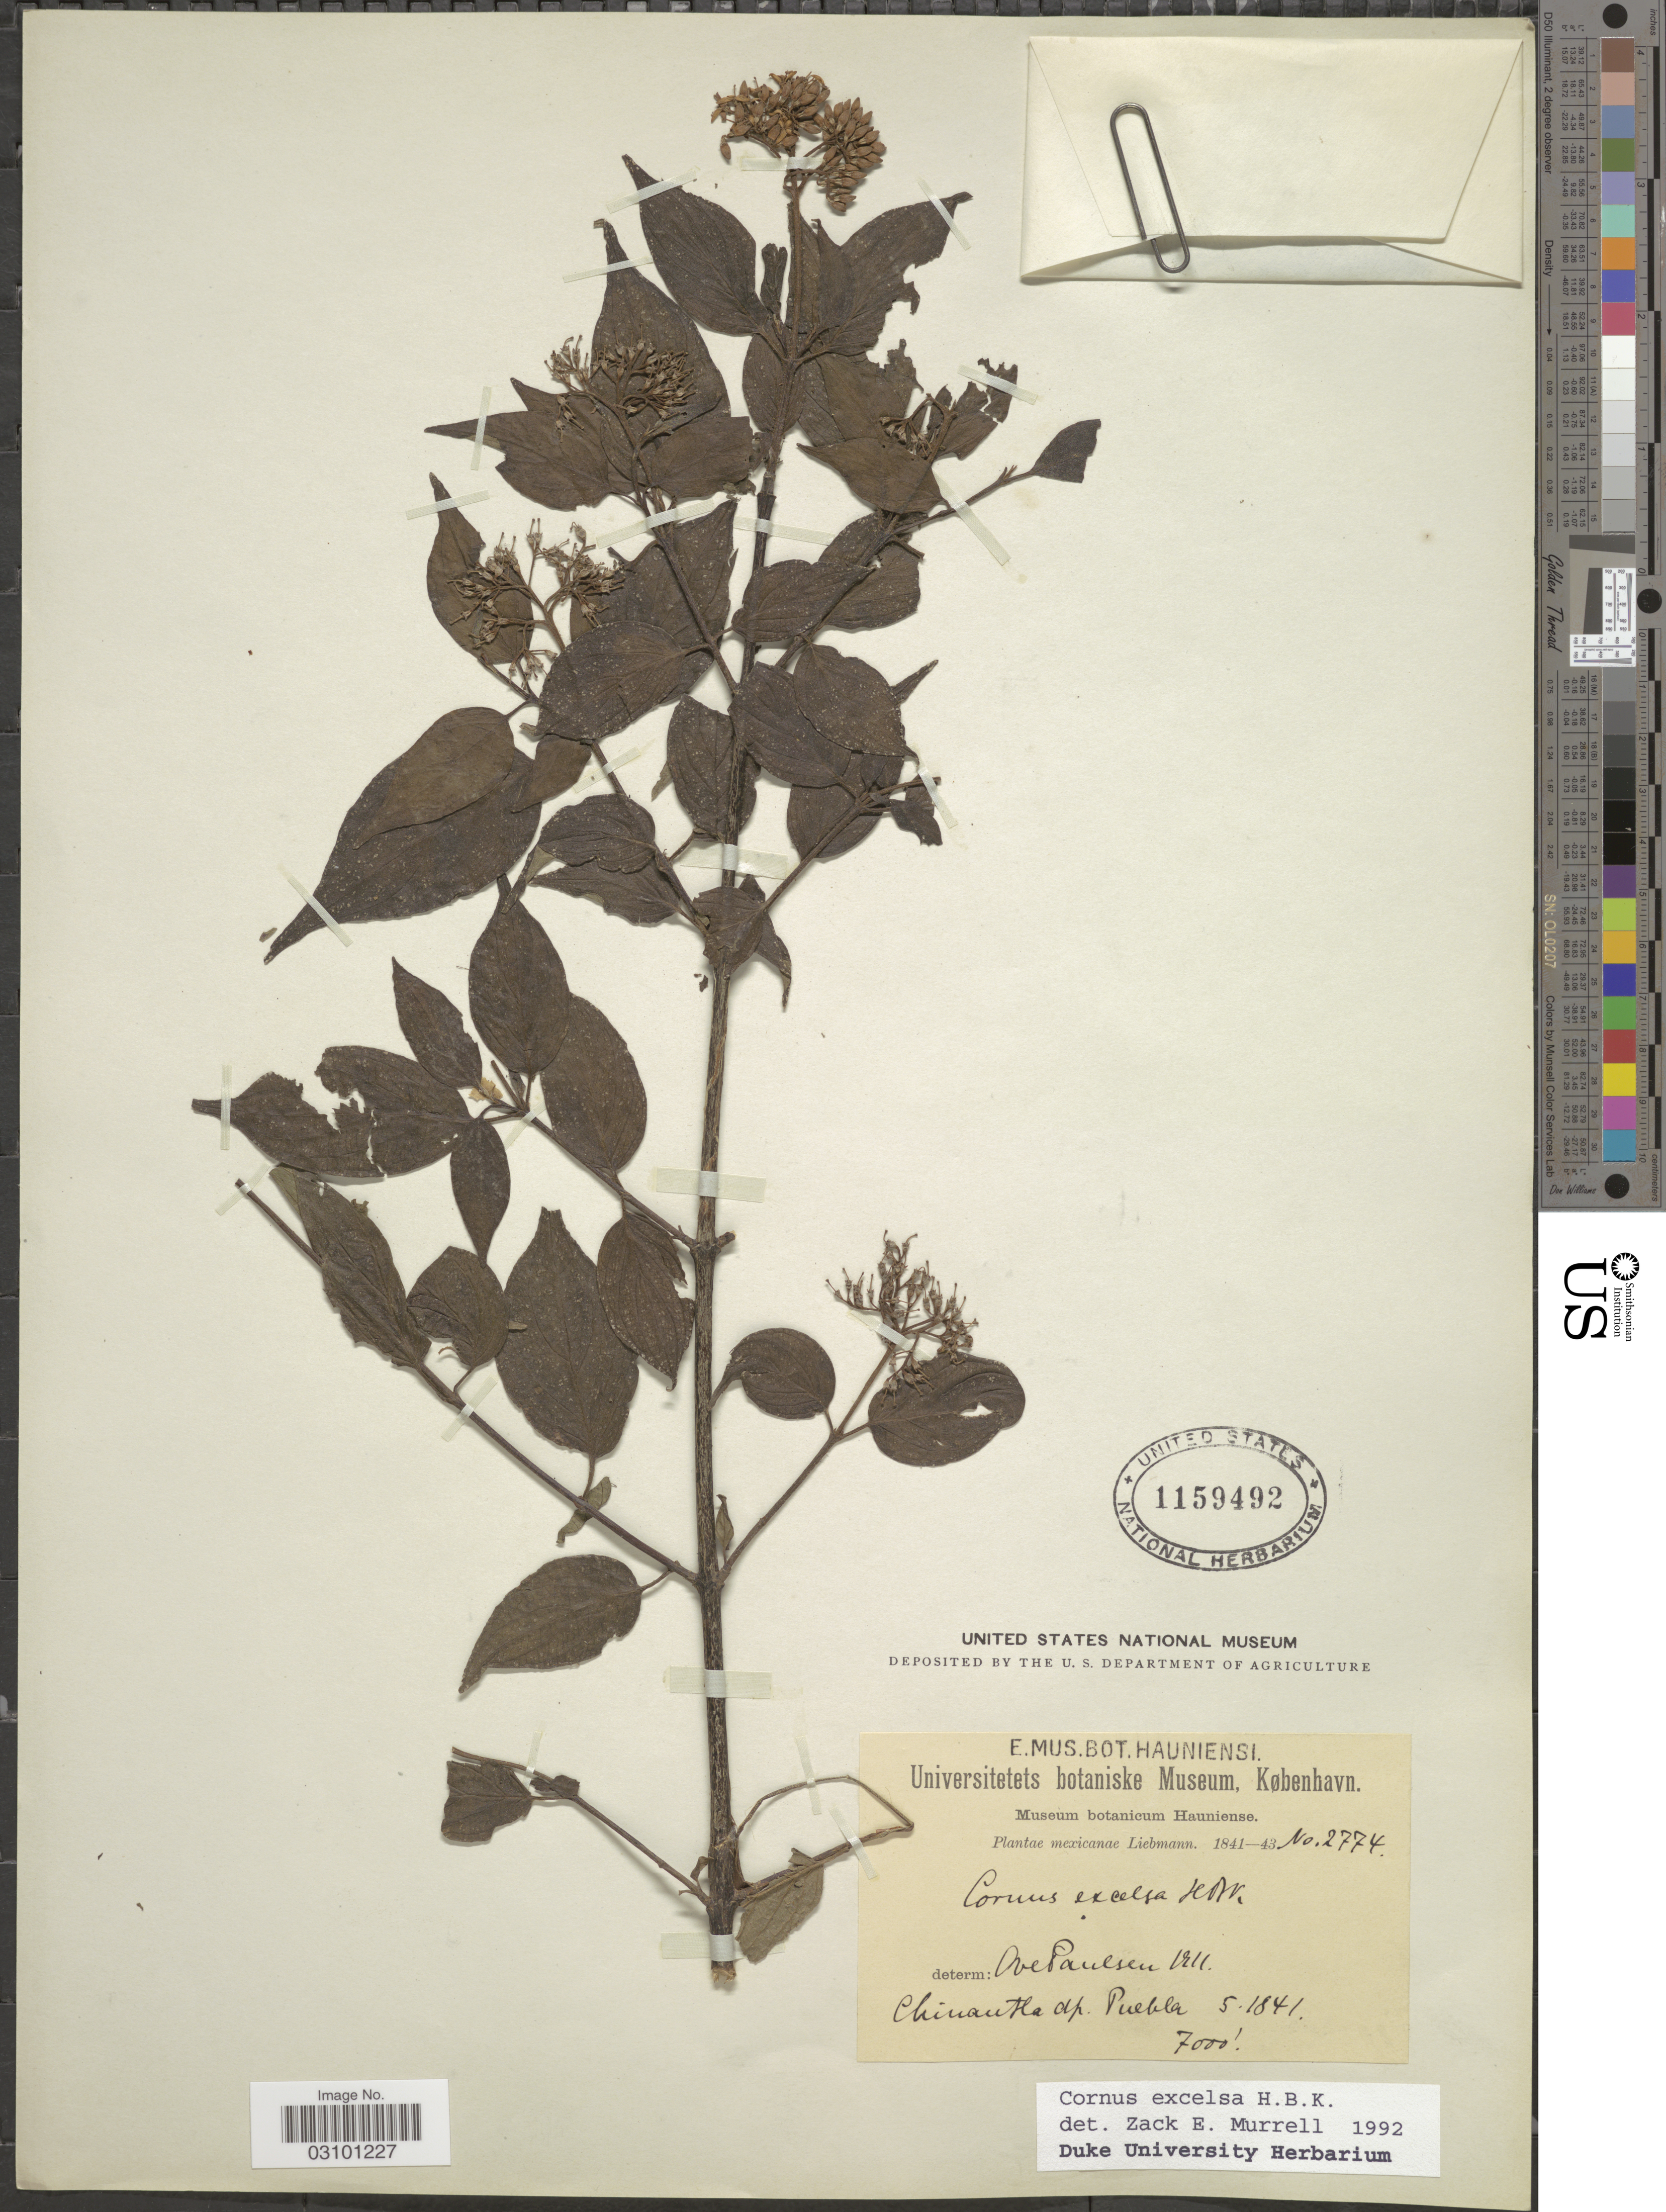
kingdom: Plantae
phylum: Tracheophyta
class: Magnoliopsida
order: Cornales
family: Cornaceae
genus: Cornus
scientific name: Cornus excelsa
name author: Kunth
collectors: Liebmann, --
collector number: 2774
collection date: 1841-05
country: Mexico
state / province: Puebla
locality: Chinantla ap. Puebla.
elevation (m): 2134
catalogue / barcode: US 1159492